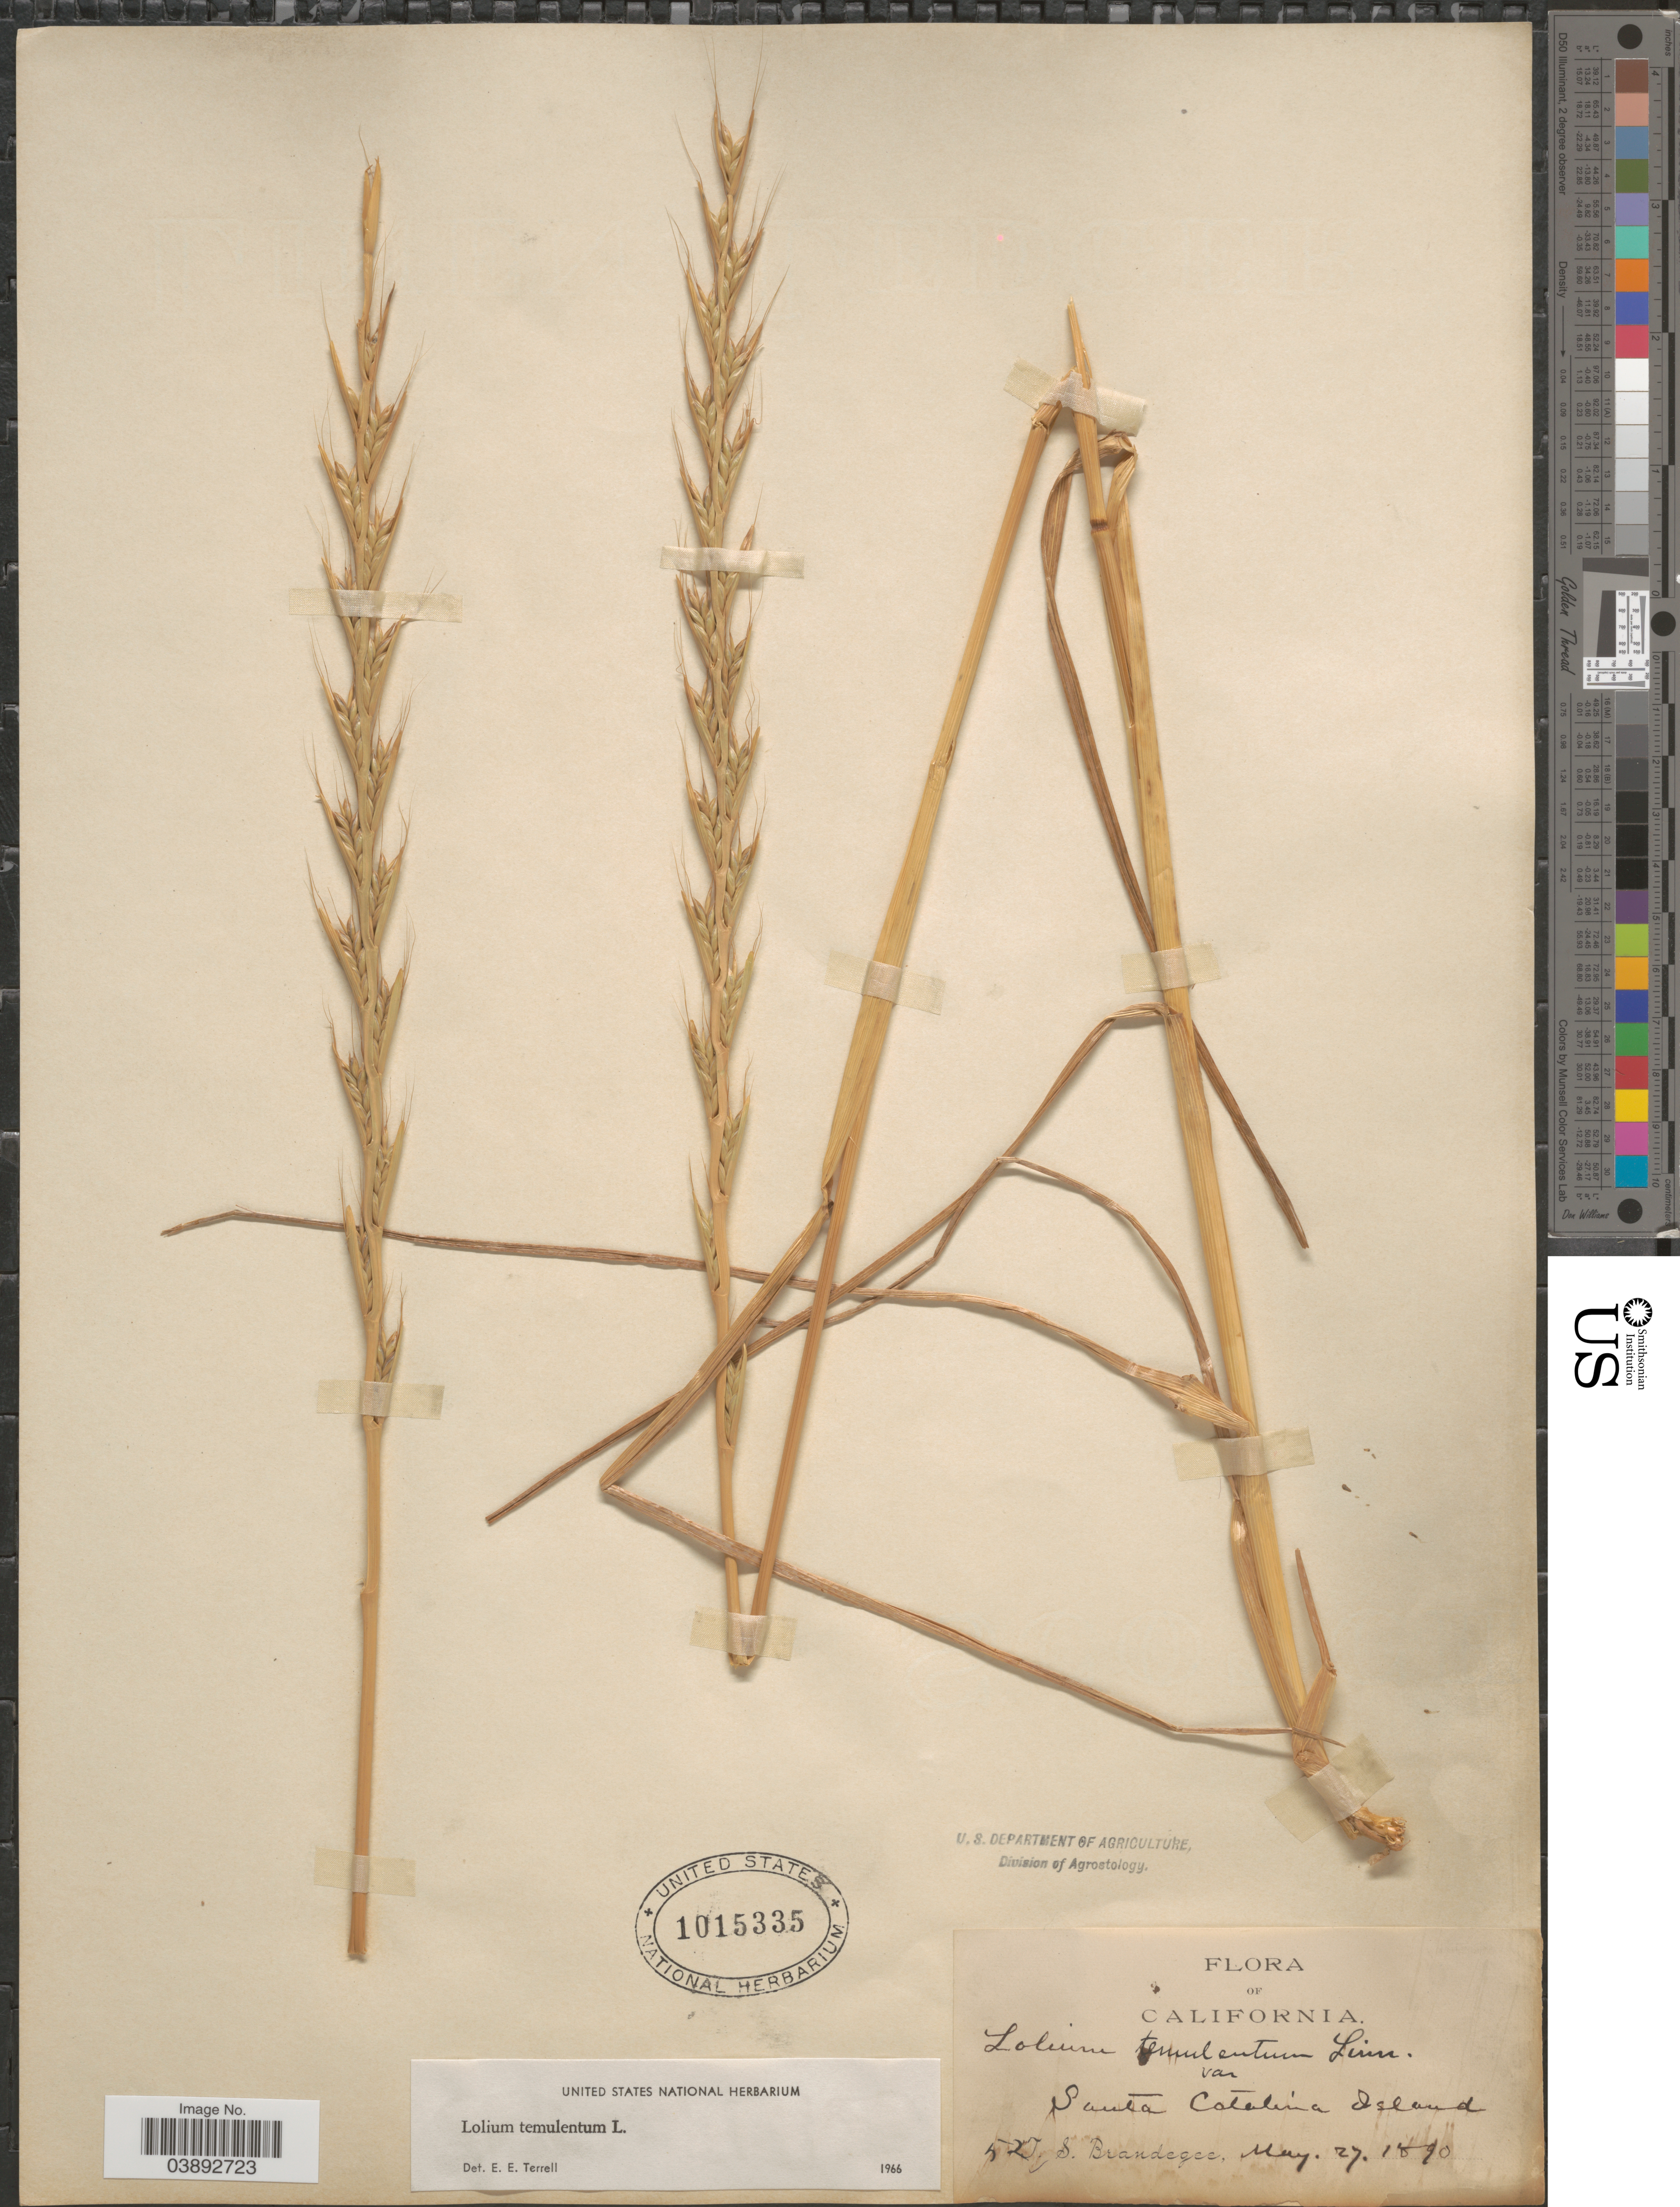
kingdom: Plantae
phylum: Tracheophyta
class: Liliopsida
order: Poales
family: Poaceae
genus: Lolium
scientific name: Lolium temulentum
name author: L.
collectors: T. S. Brandegee (herbarium)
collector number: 52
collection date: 1890-05-27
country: United States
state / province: California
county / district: Los Angeles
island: Santa Catalina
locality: Santa Catalina Island.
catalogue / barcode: US 1015335